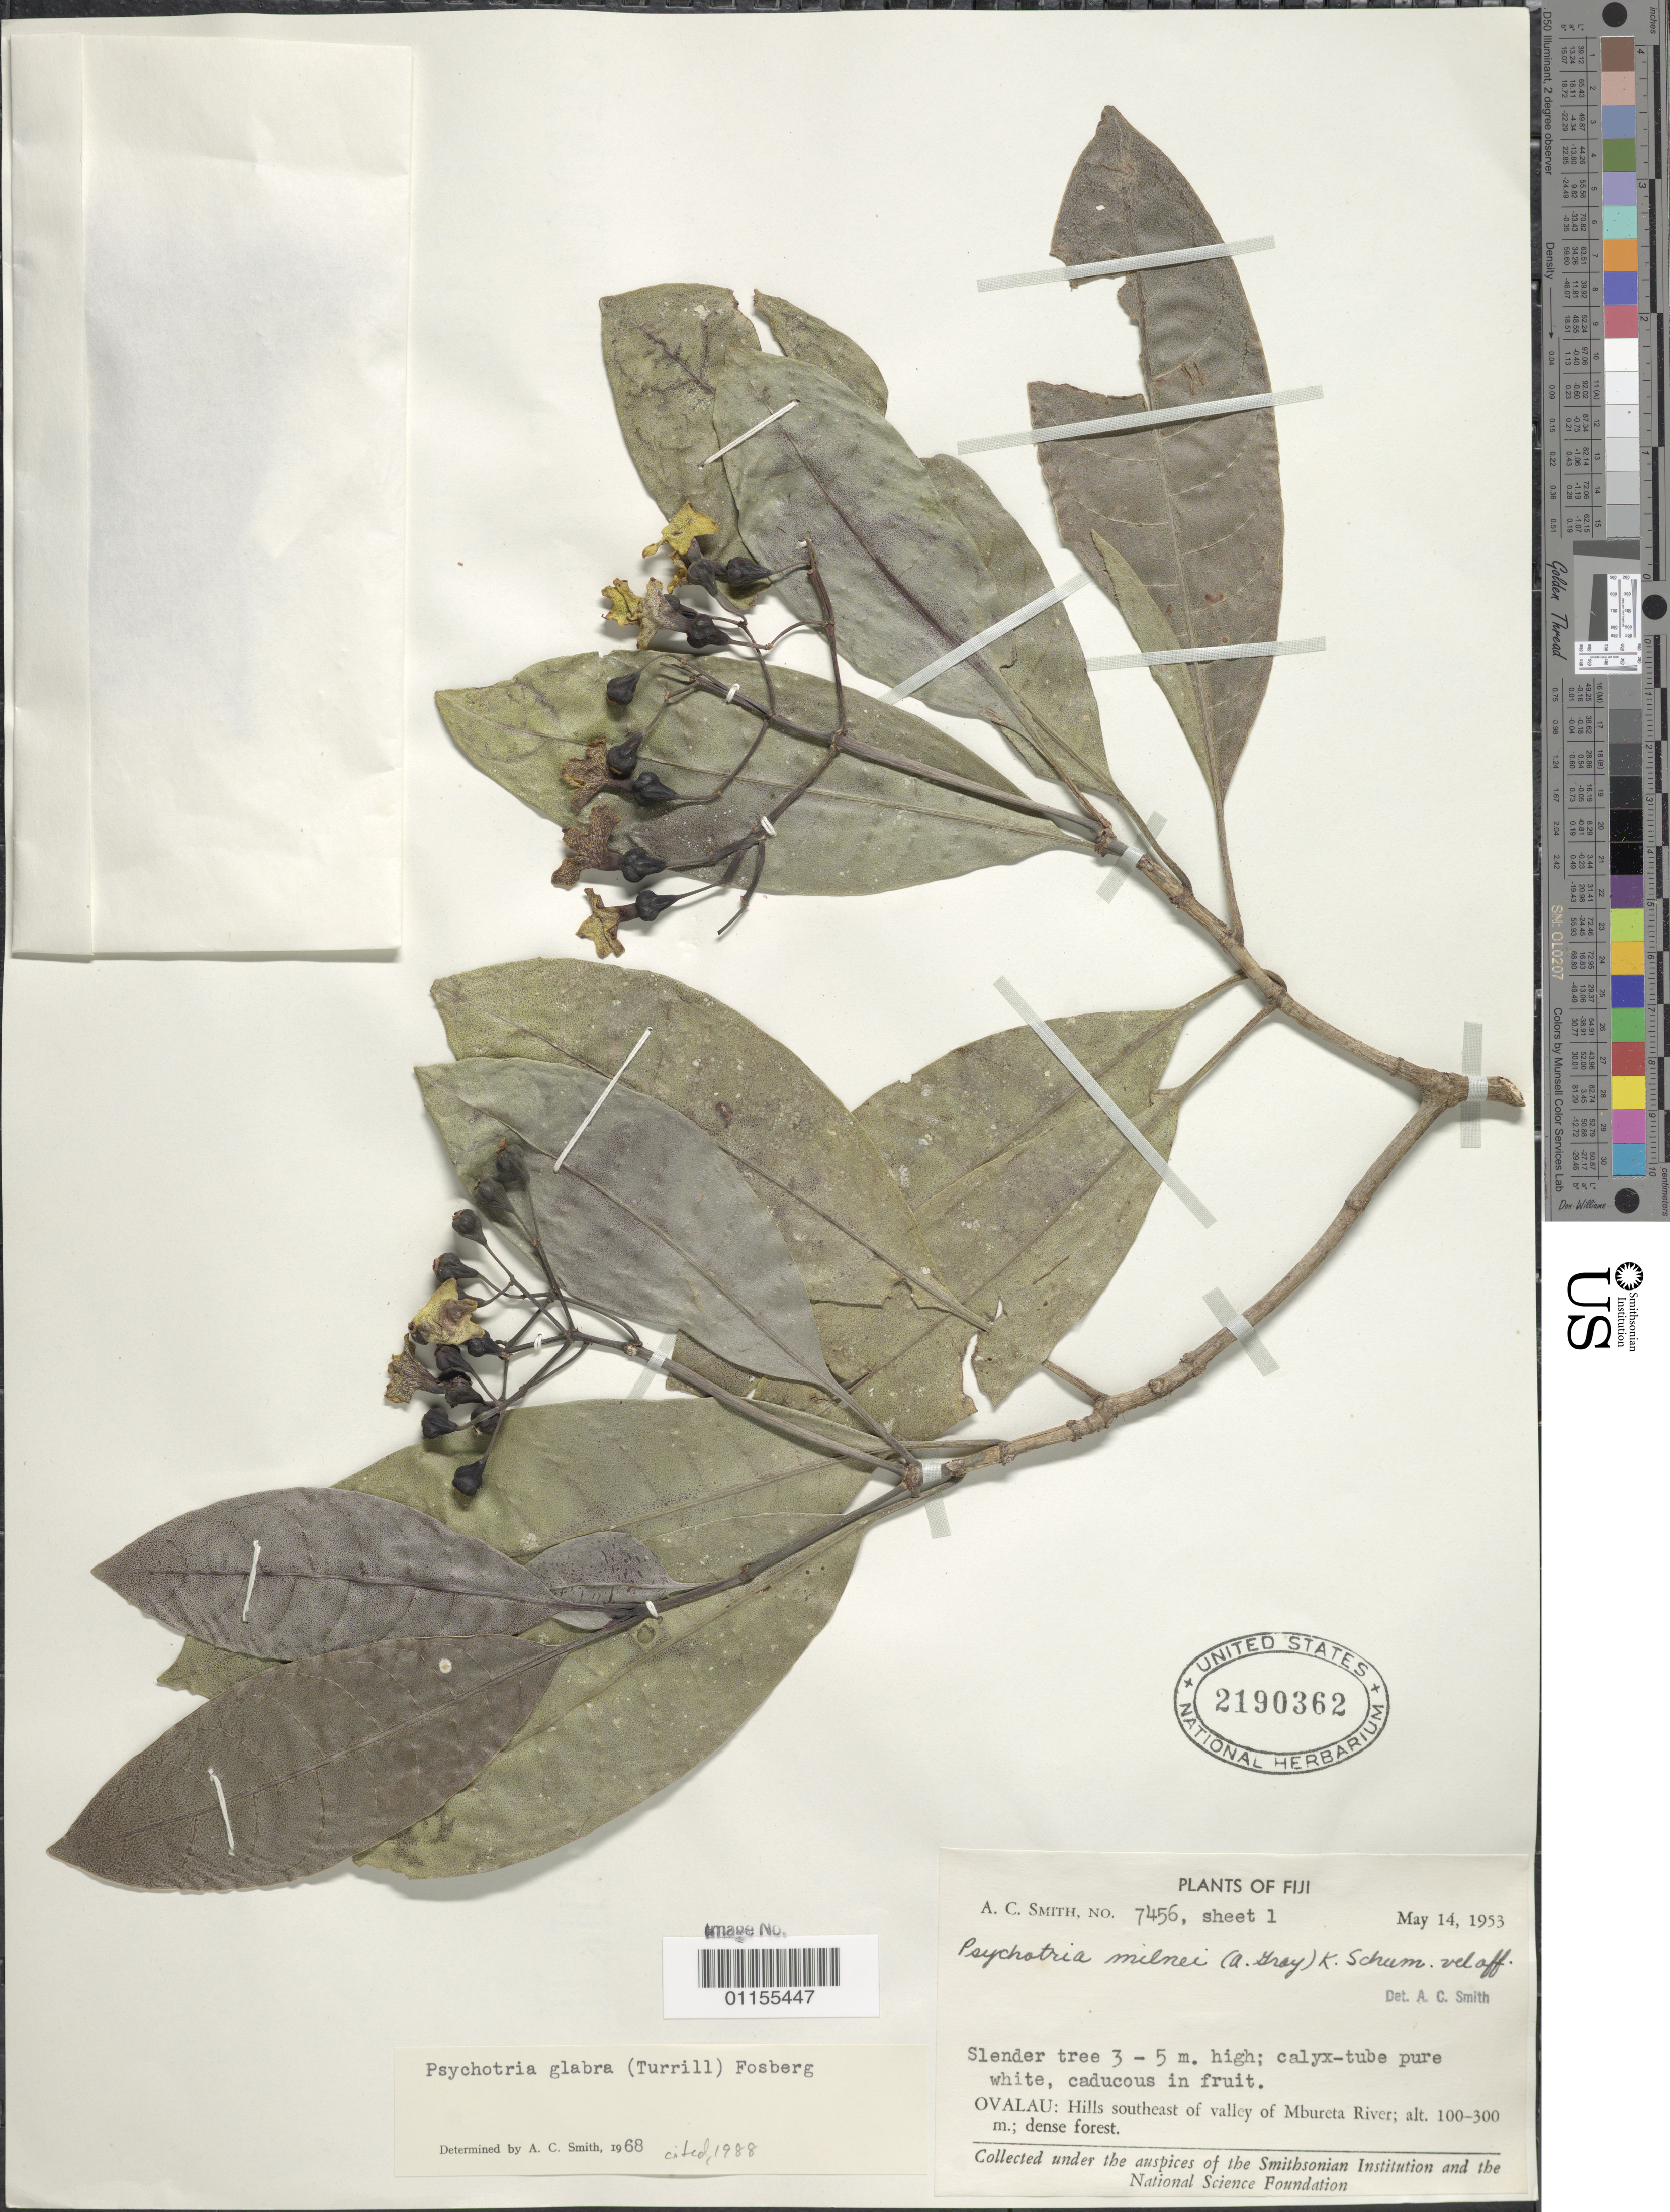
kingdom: Plantae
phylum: Tracheophyta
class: Magnoliopsida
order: Gentianales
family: Rubiaceae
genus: Psychotria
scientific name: Psychotria glabra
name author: (Turrill) Fosberg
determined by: Smith, A. C.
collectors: A. C. Smith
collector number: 7456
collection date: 1953-05-14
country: Fiji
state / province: Eastern Division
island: Ovalau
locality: Hills SE of valley of Mbureta River. Ovalau, Fiji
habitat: Dense forest.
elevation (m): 100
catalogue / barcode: US 2190362